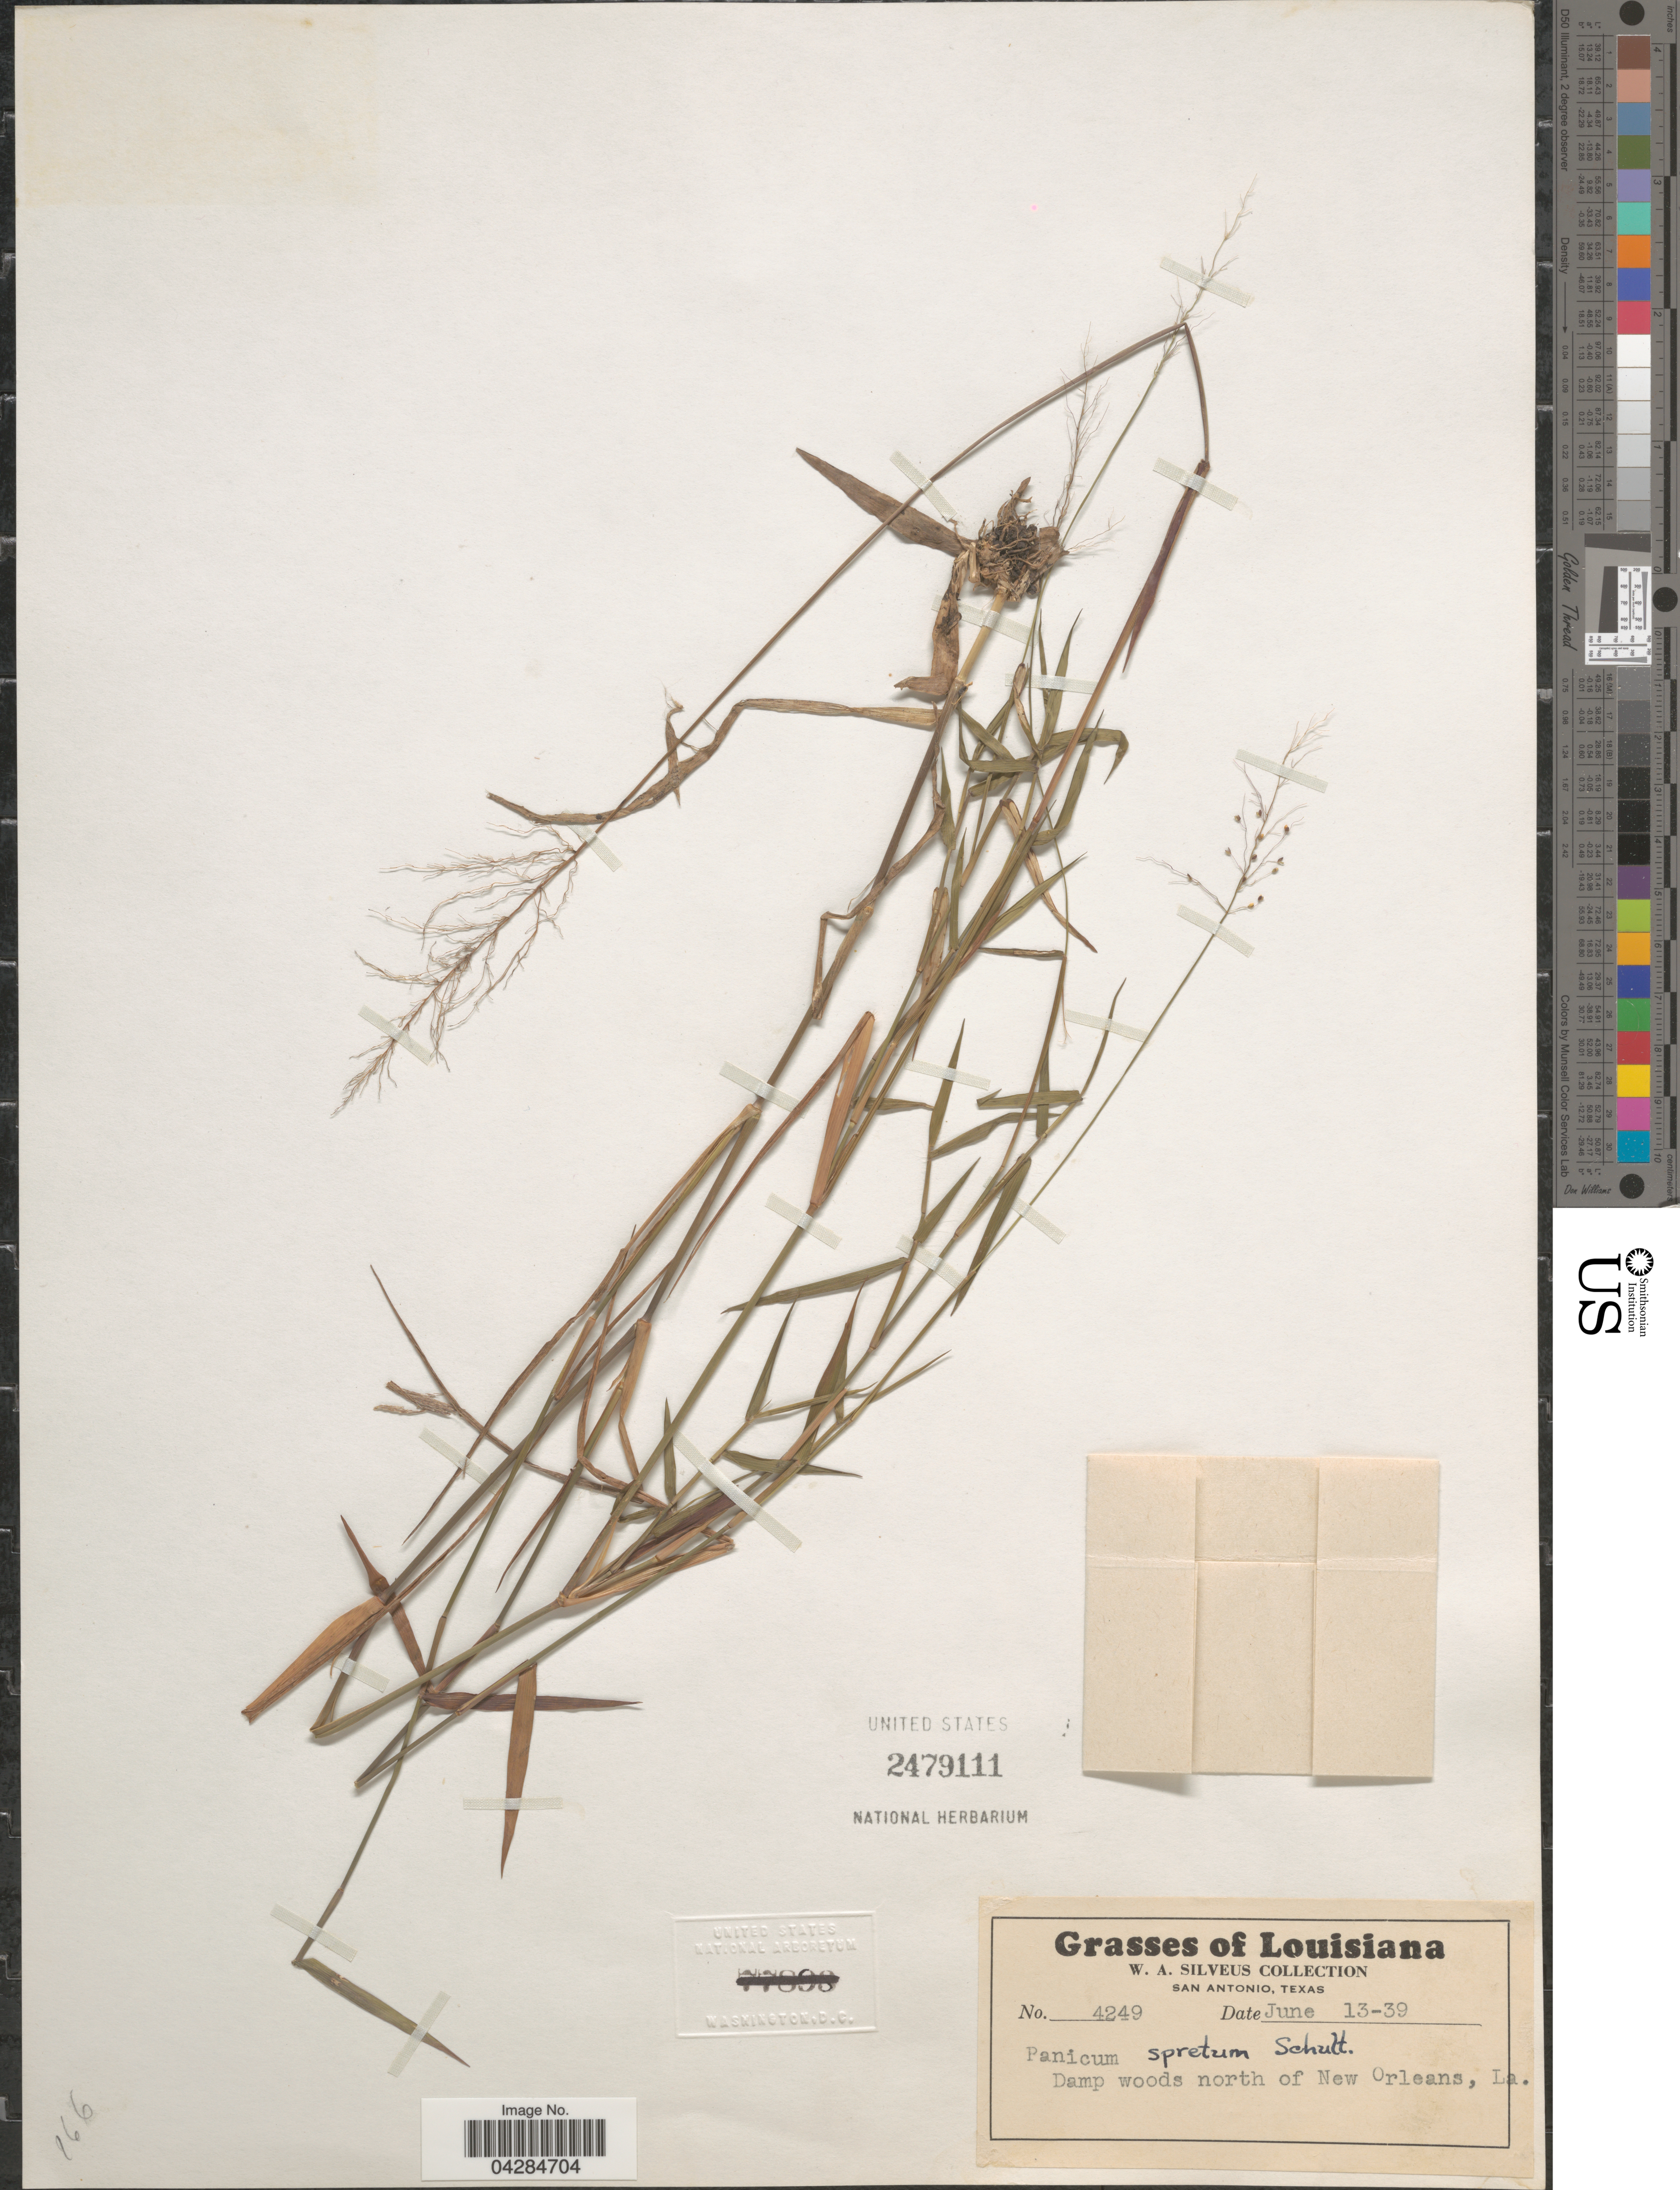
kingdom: Plantae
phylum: Tracheophyta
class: Liliopsida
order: Poales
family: Poaceae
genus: Dichanthelium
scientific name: Dichanthelium ovale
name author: (Elliott) Gould & C.A. Clark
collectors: W. Silveus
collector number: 4249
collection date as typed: Transcribed d/m/y: 13/6/39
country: United States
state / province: Louisiana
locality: Damp woods north of New Orleans.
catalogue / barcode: US 2479111